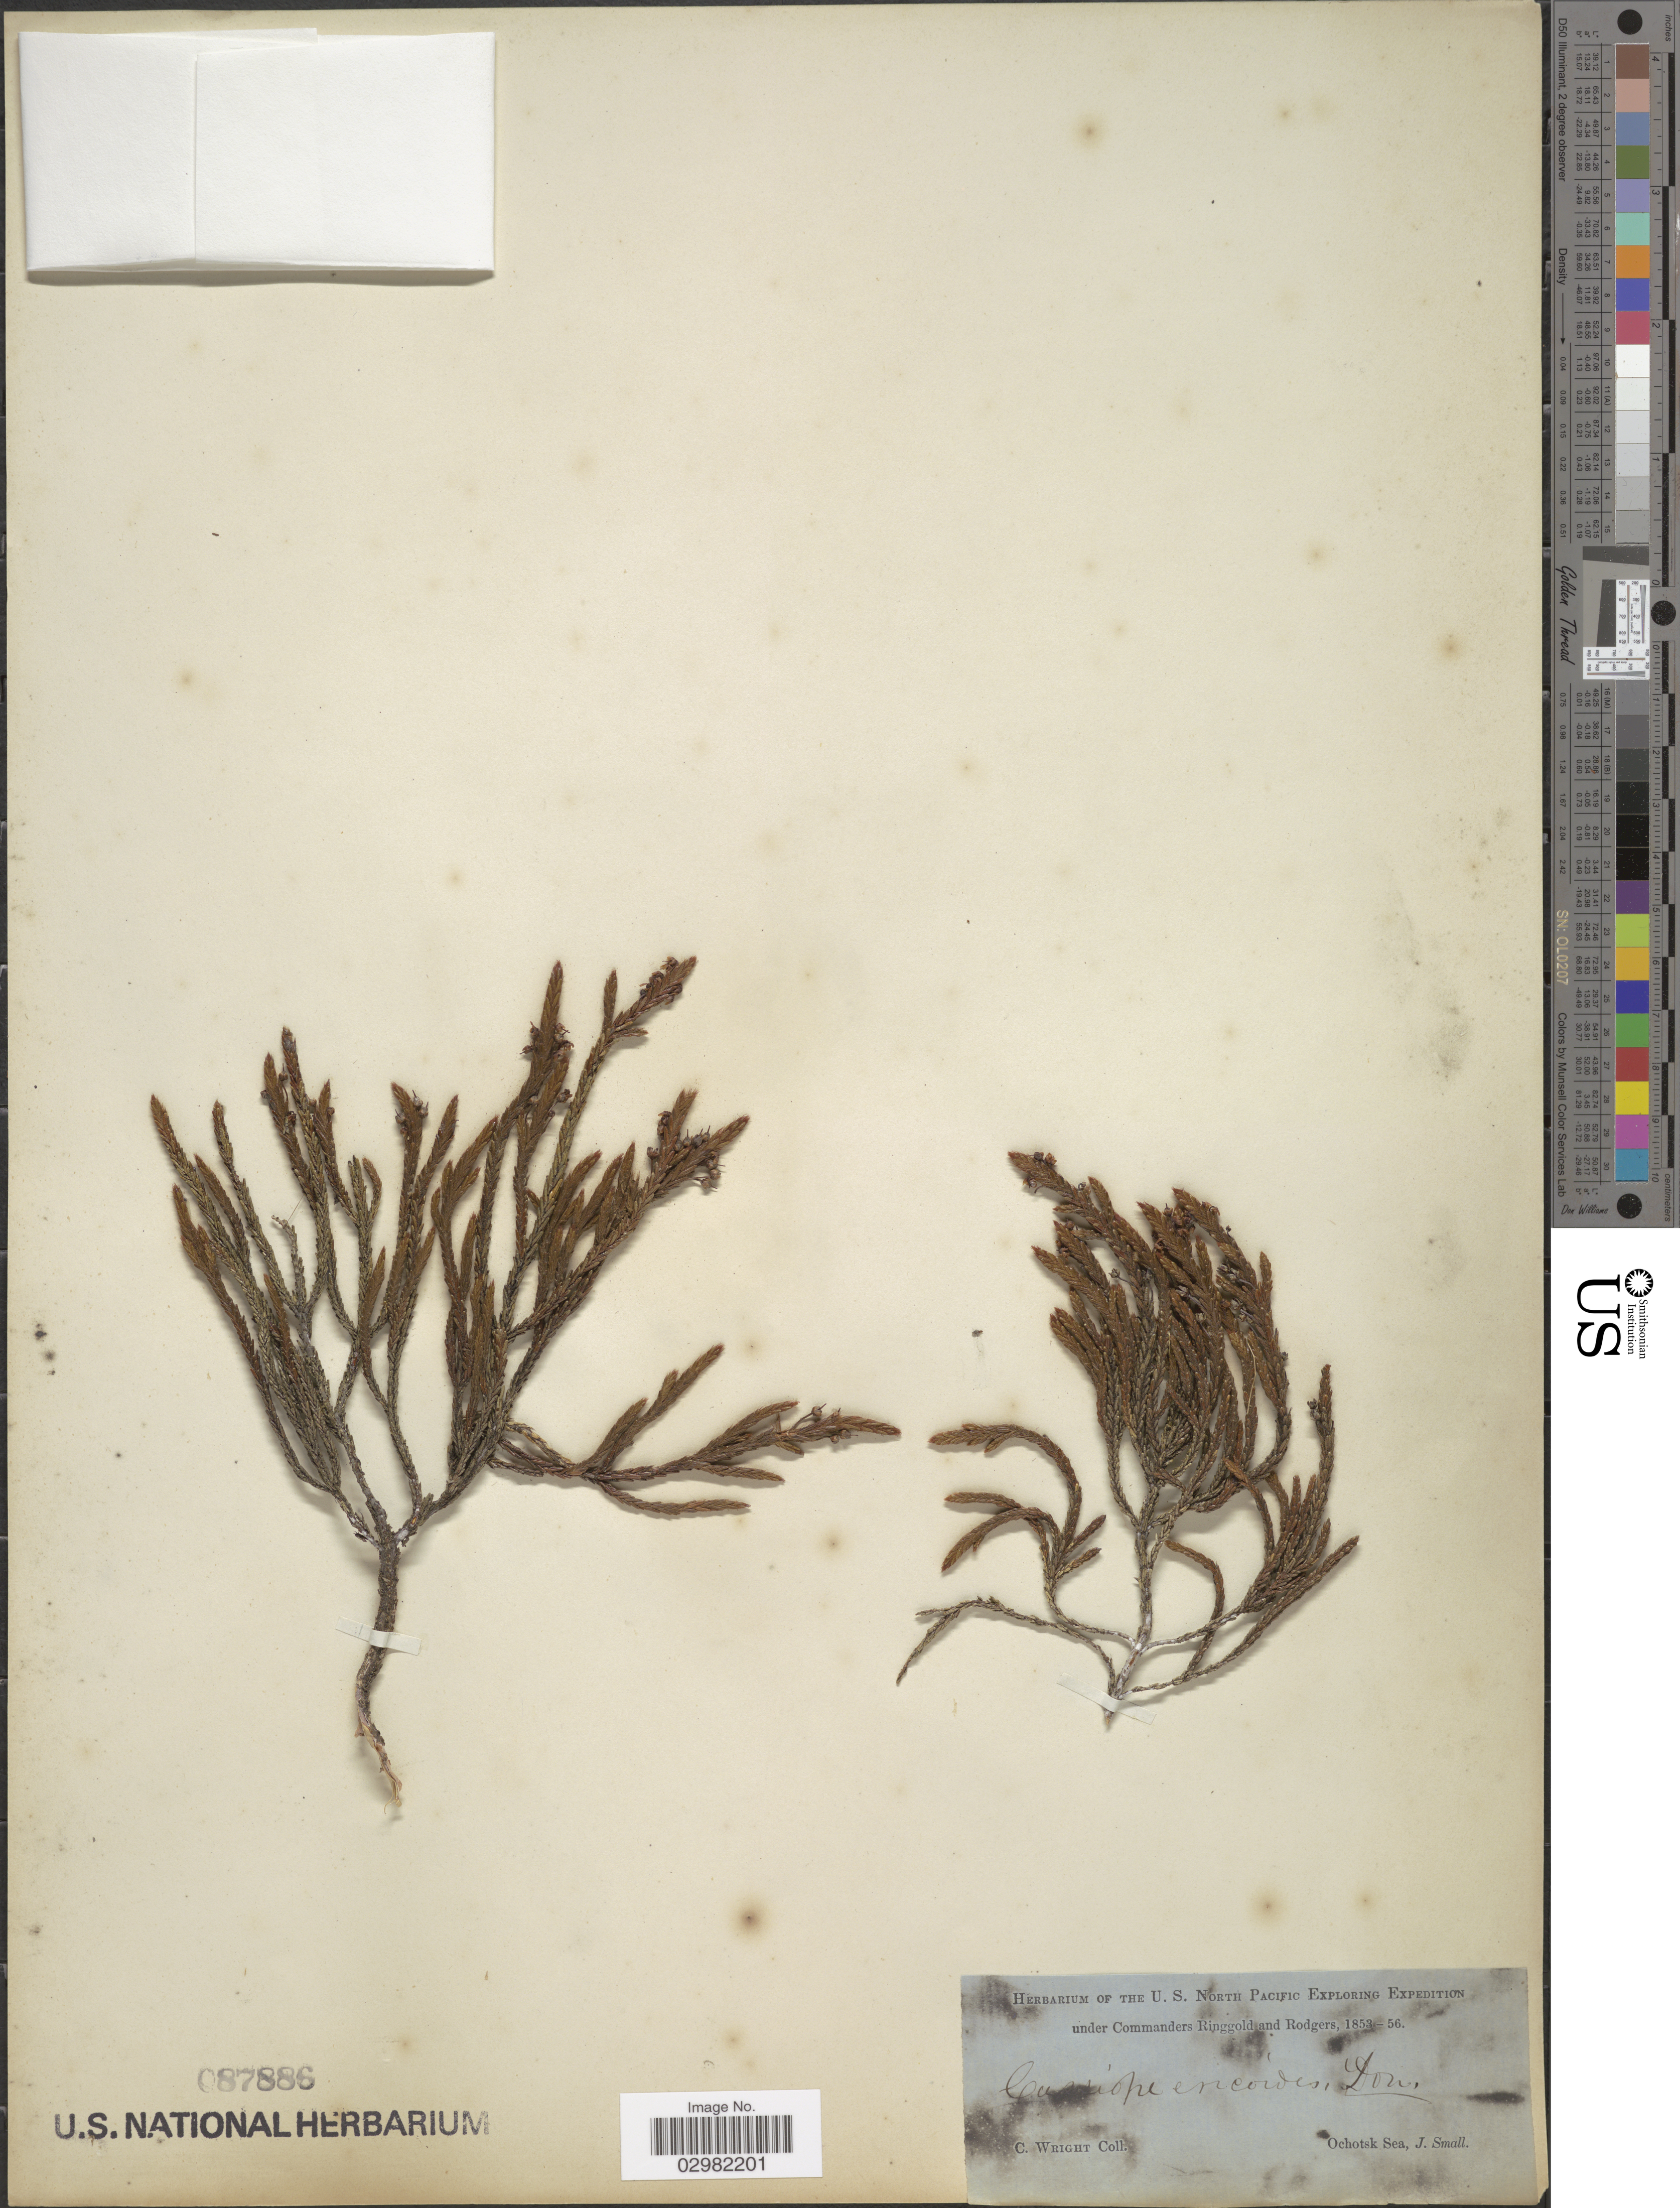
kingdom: Plantae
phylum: Tracheophyta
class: Magnoliopsida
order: Ericales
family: Ericaceae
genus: Cassiope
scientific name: Cassiope ericoides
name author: D. Don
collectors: C. Wright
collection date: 1853/1856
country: Russian Federation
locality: Ochotsk Sea.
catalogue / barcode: US 87886